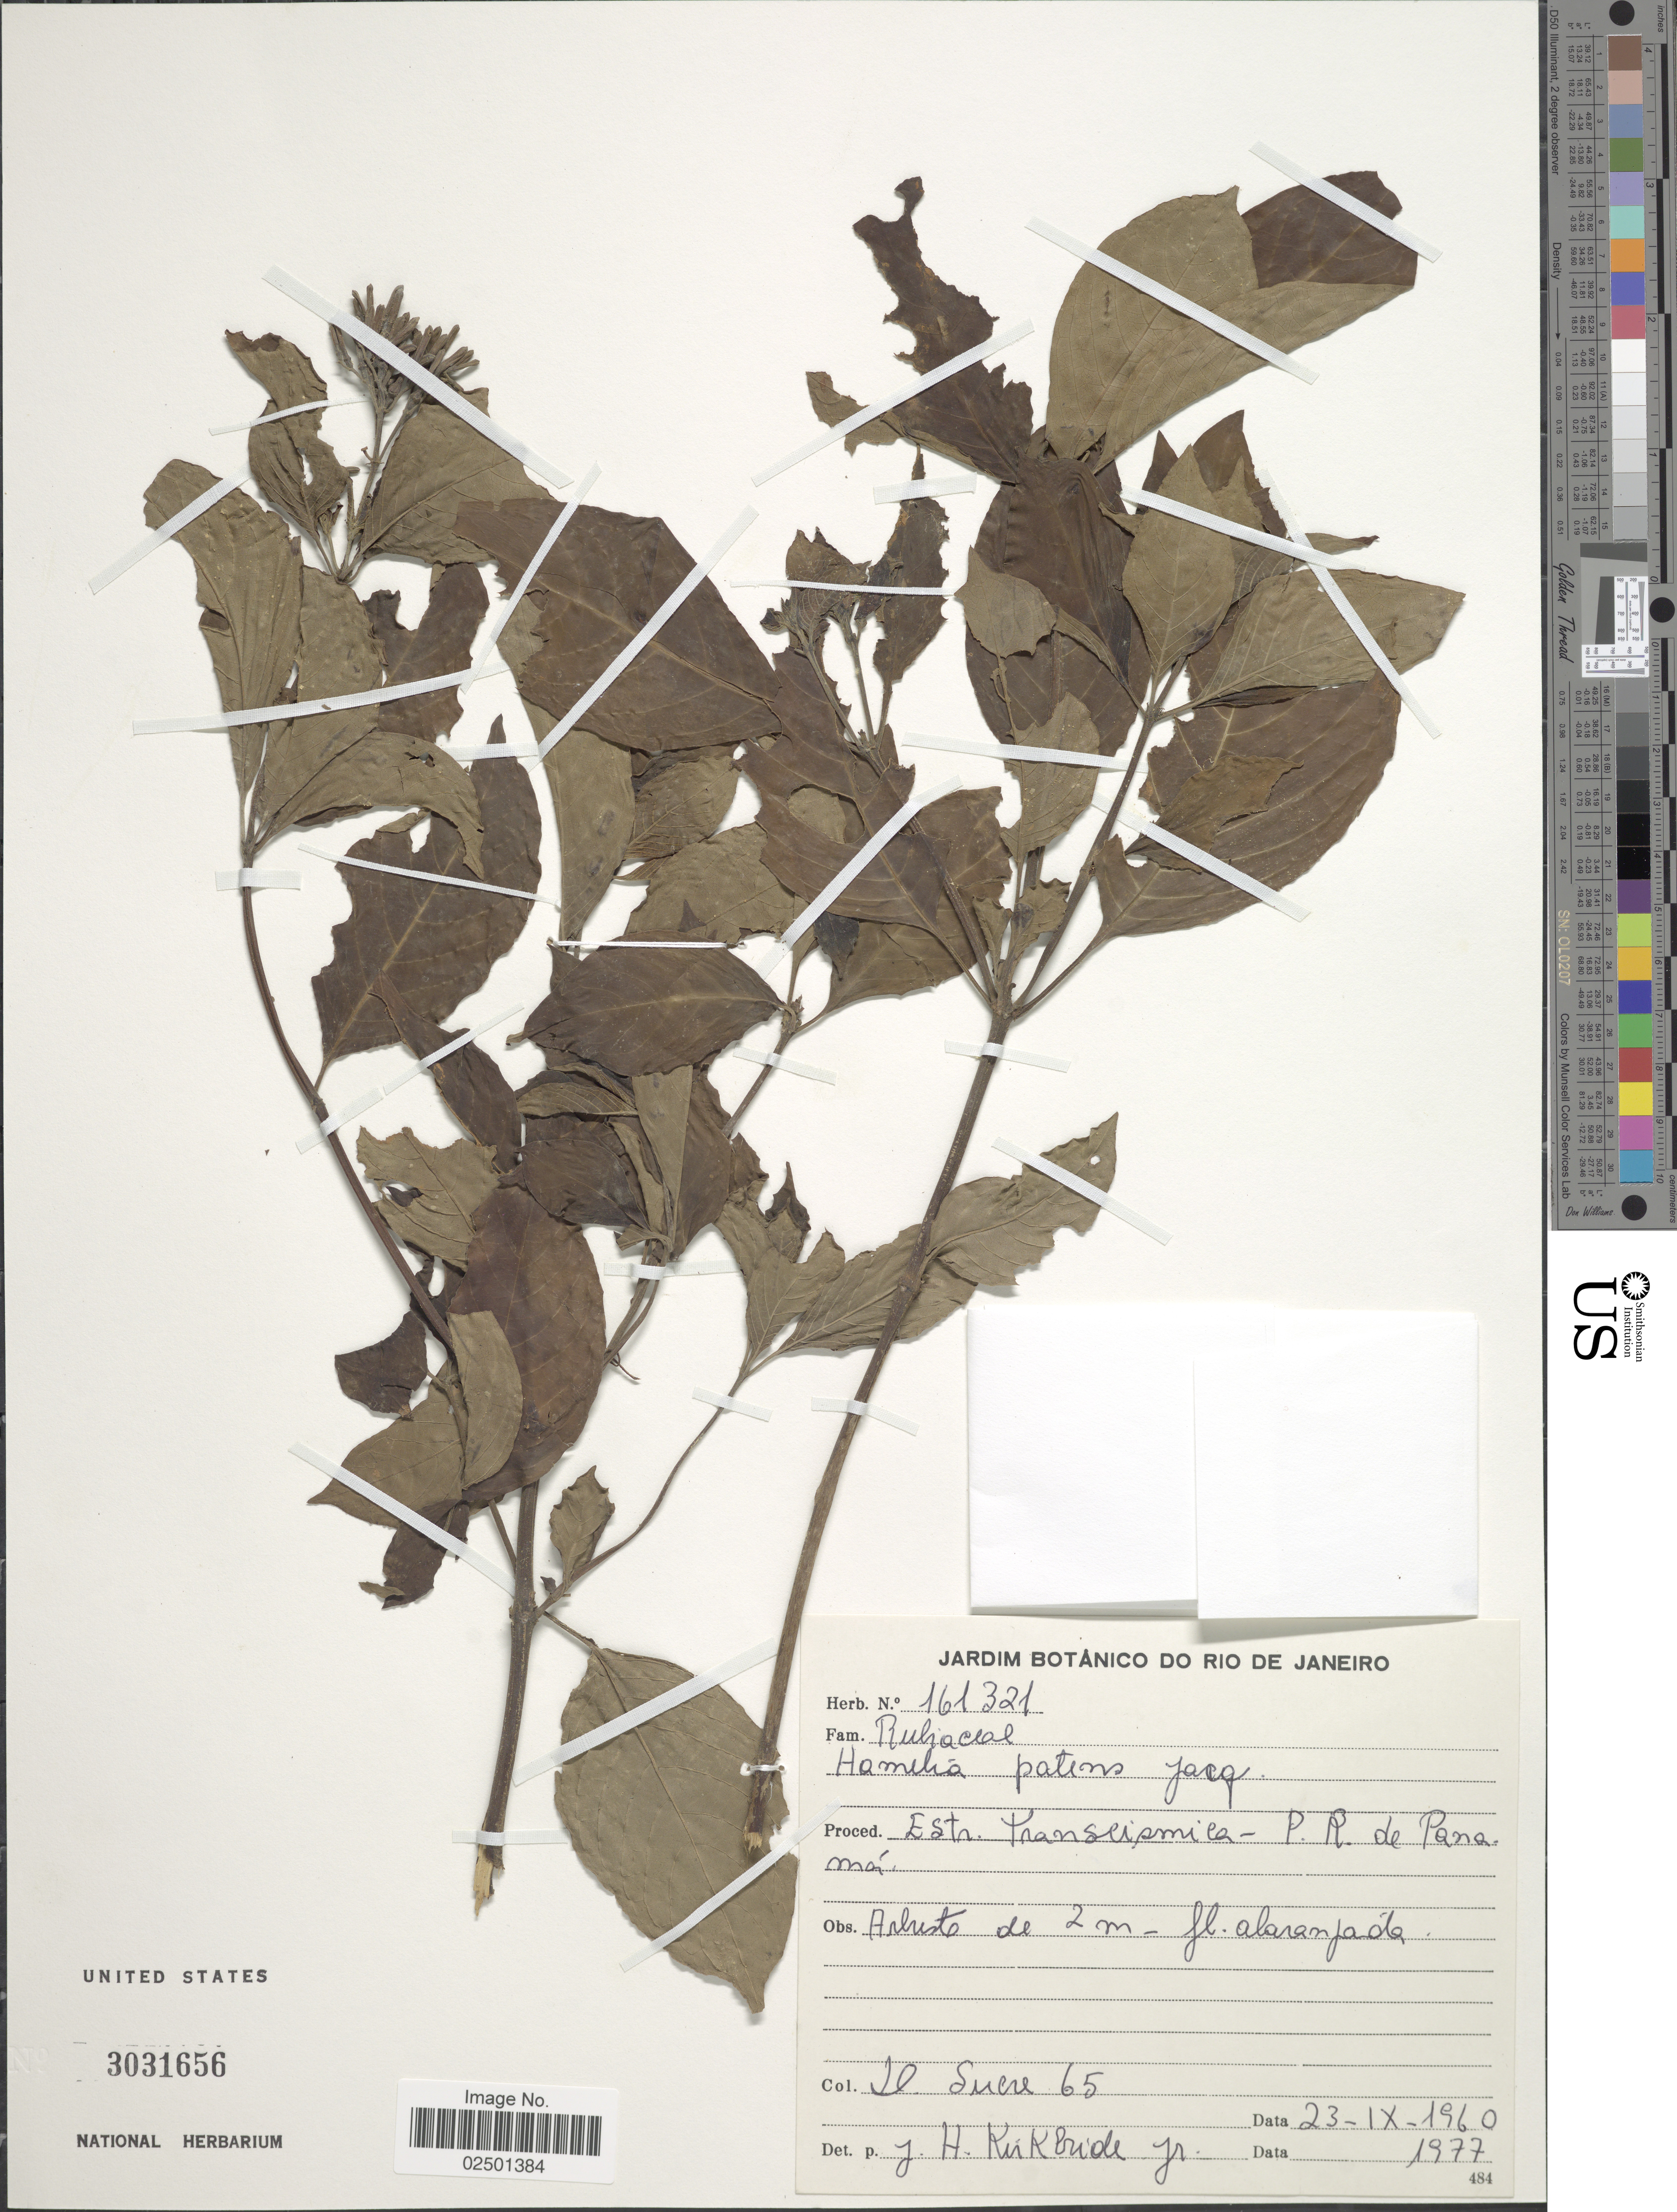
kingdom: Plantae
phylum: Tracheophyta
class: Magnoliopsida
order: Gentianales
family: Rubiaceae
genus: Hamelia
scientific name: Hamelia patens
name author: Jacq.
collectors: D. Sucre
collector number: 65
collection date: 1960-09-23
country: Panama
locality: Estr. Transasmica - P.R. de Panama.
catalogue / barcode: US 3031656